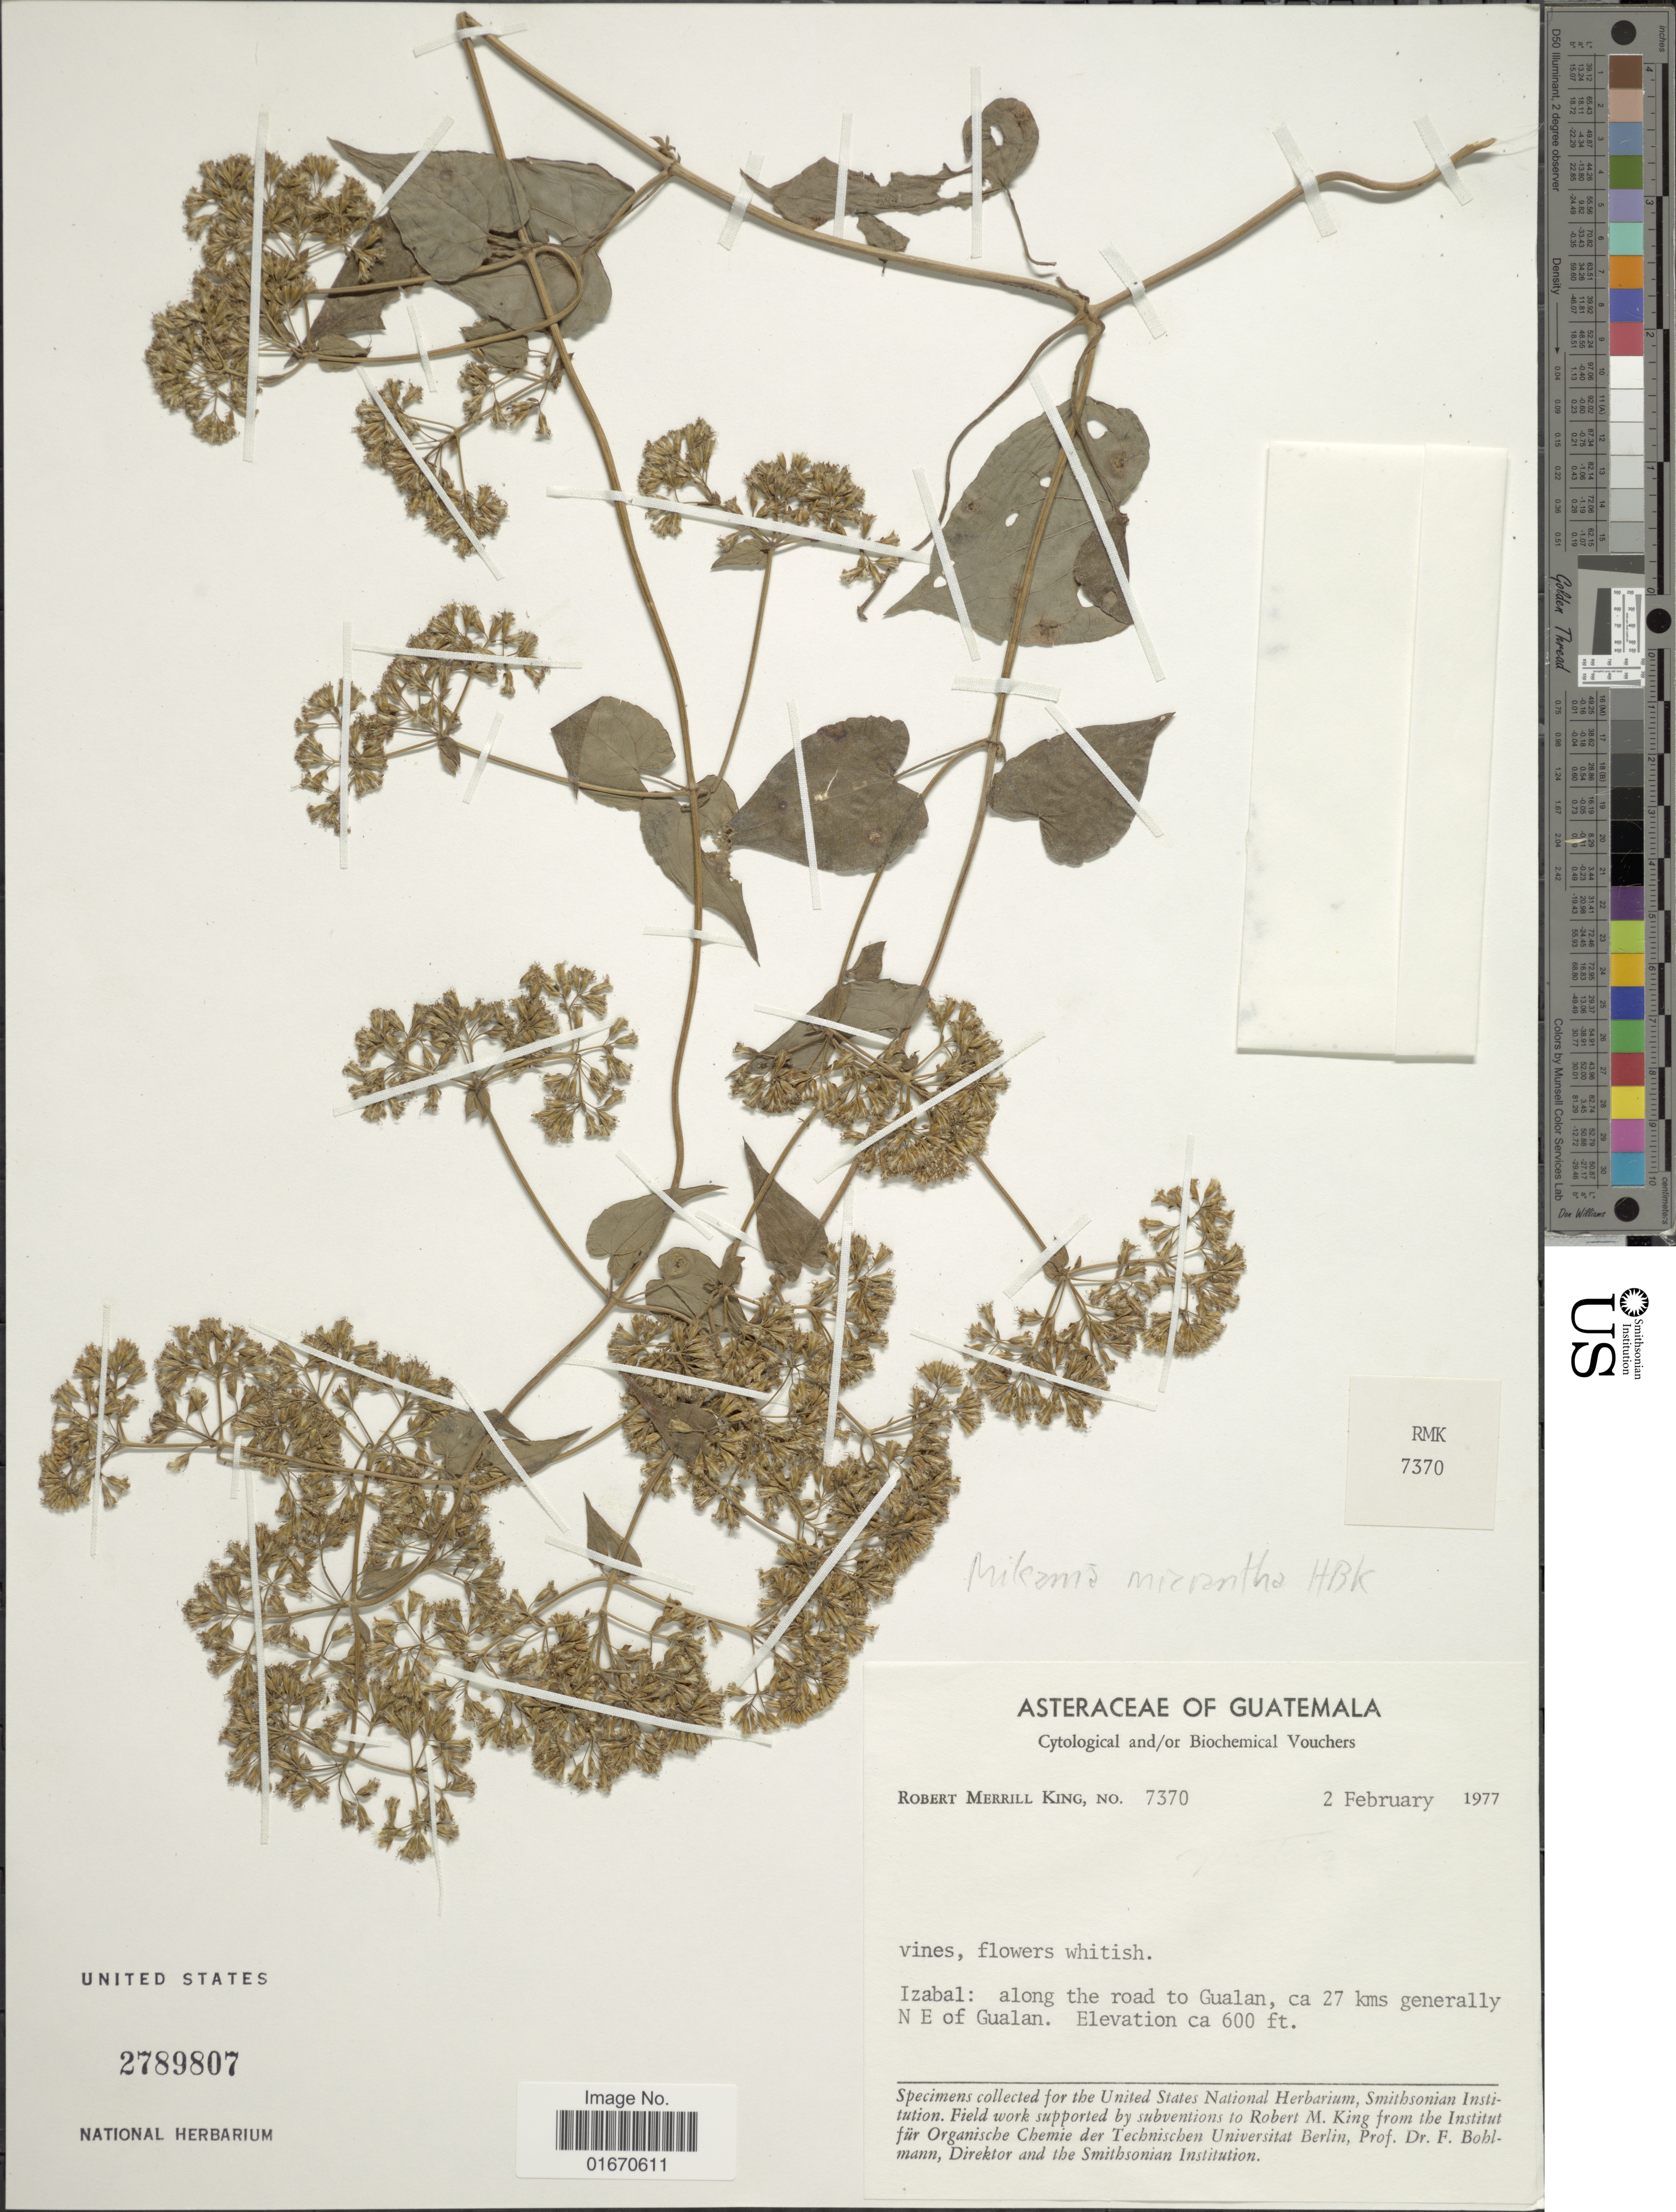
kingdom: Plantae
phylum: Tracheophyta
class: Magnoliopsida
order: Asterales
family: Asteraceae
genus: Mikania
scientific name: Mikania micrantha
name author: Kunth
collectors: R. M. King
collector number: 7370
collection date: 1977-02-02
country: Guatemala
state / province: Izabal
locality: Along the road to Gualan, ca27 kms generally NE of Gualan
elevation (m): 183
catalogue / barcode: US 2789807